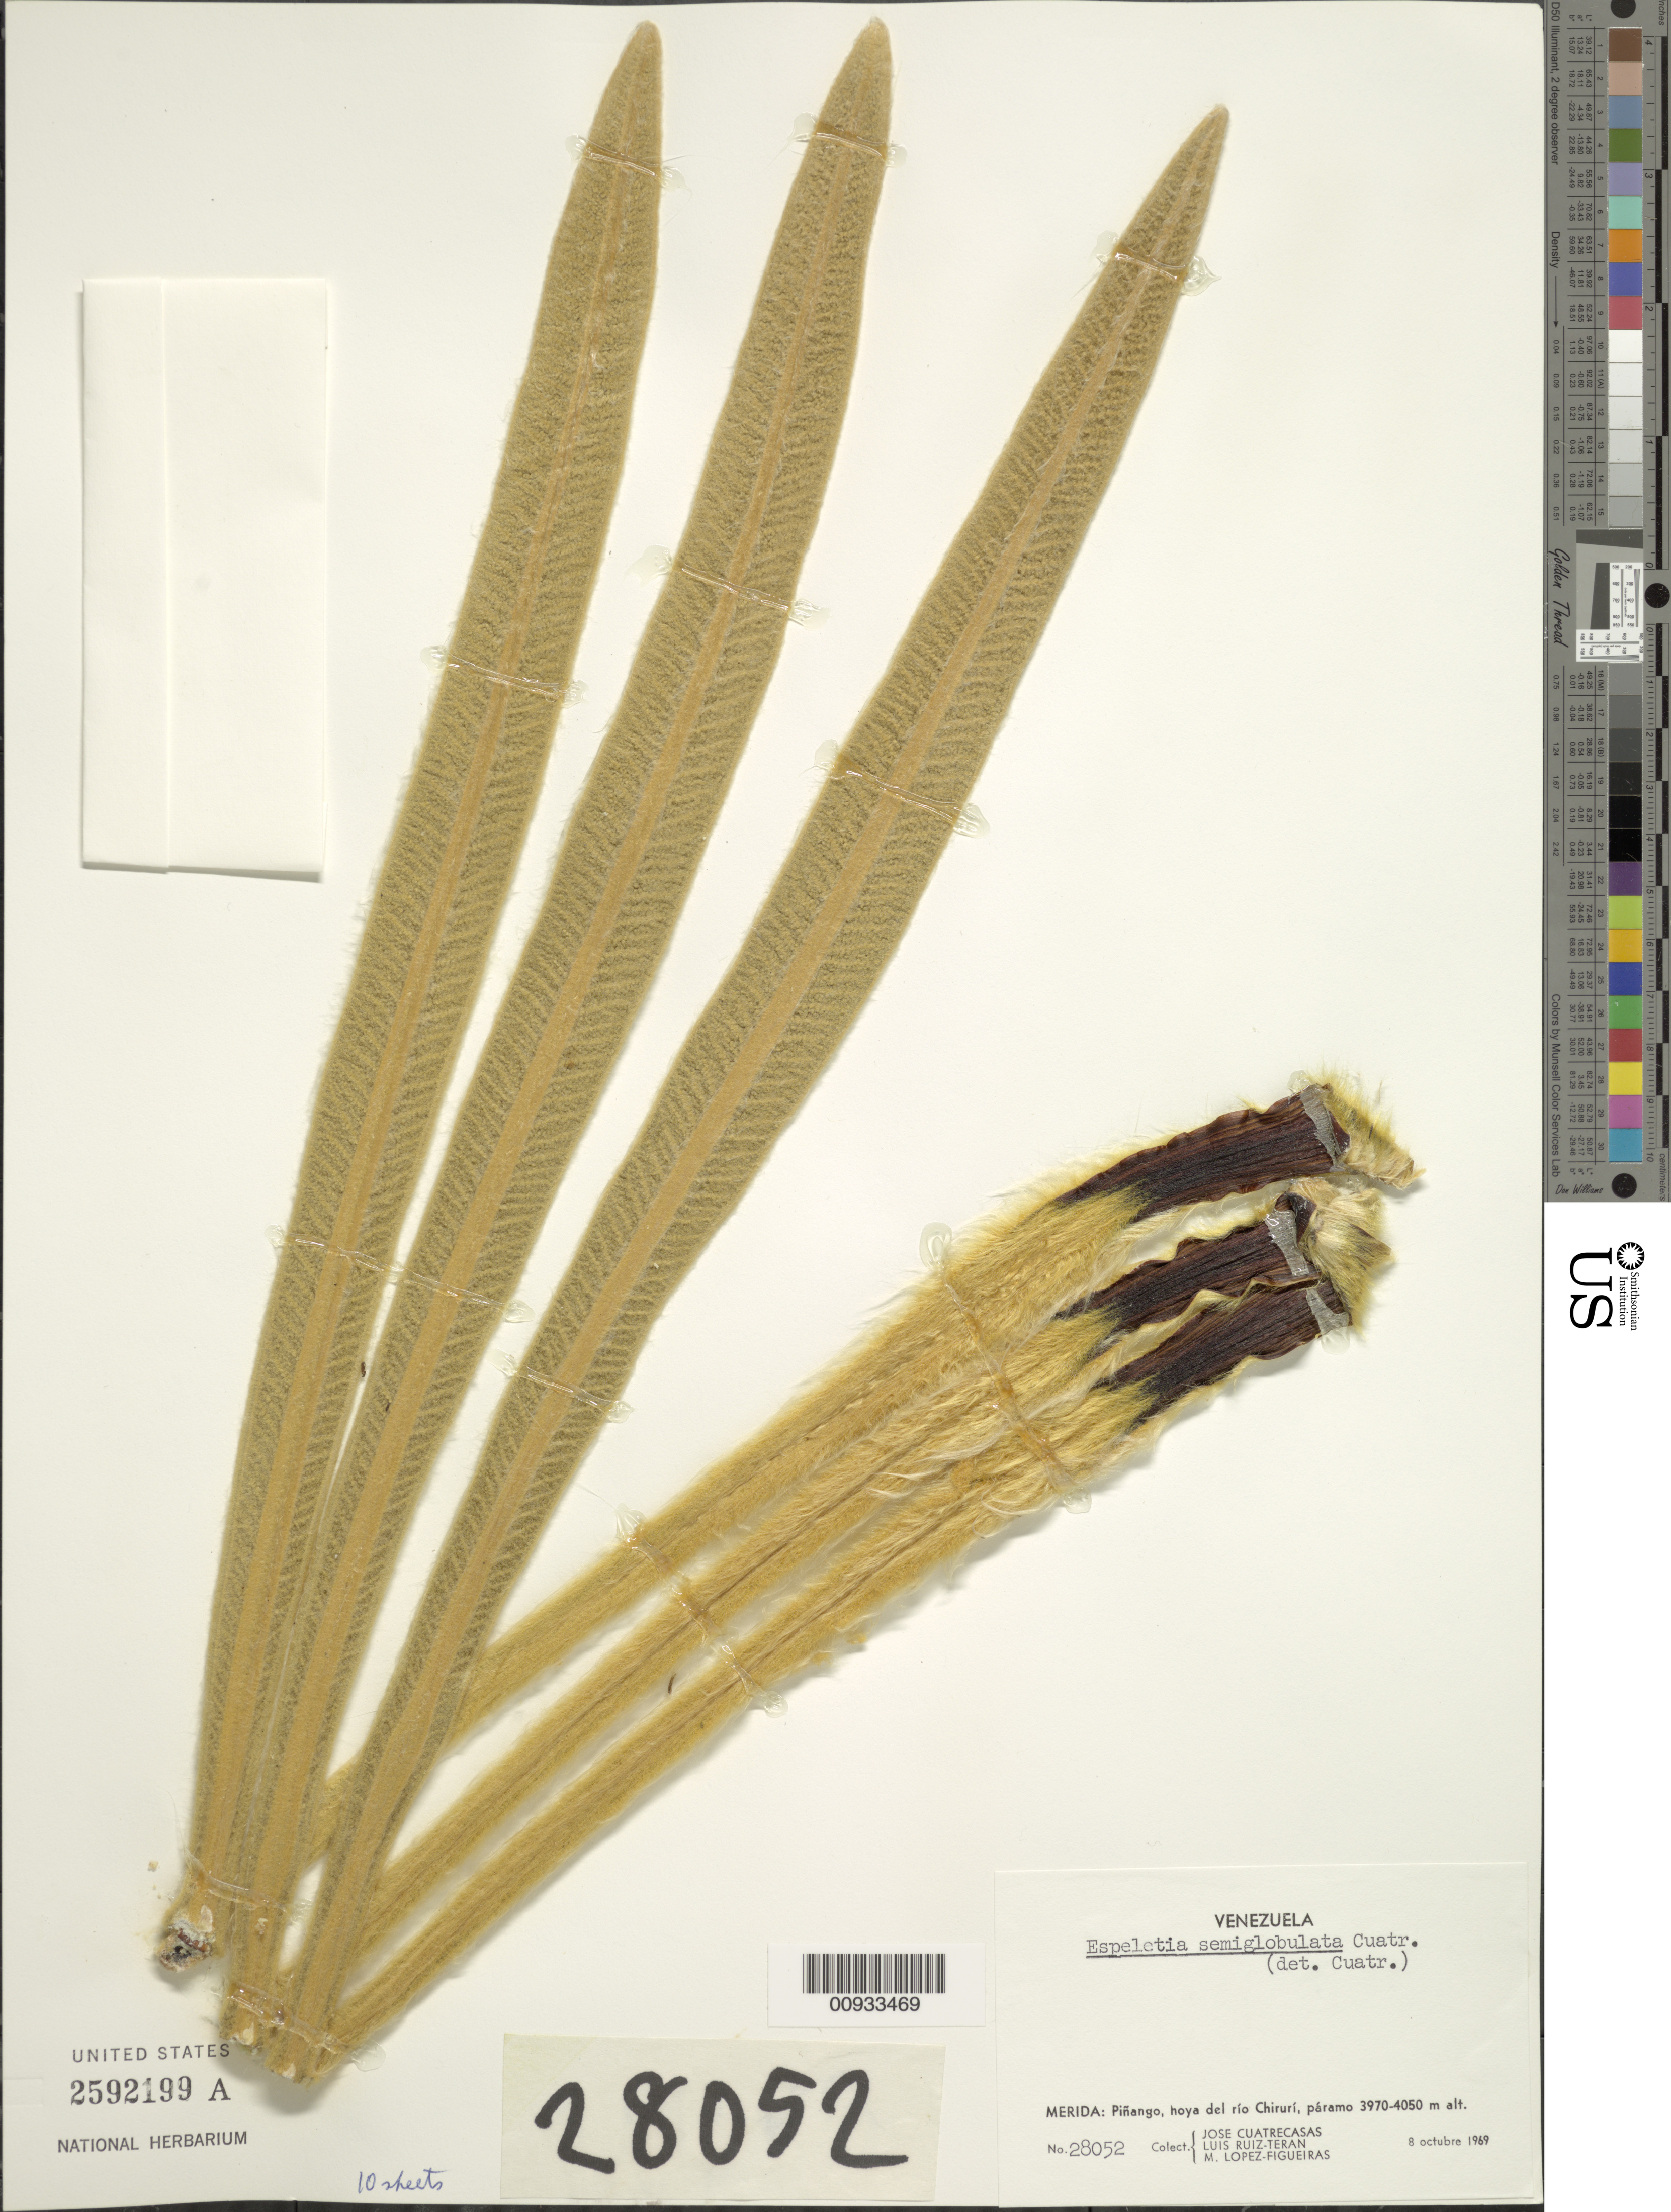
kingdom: Plantae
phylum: Tracheophyta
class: Magnoliopsida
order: Asterales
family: Asteraceae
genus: Espeletia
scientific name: Espeletia semiglobulata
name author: Cuatrec.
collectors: J. Cuatrecasas, L. Teran & M. López Figueiras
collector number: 28052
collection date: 1969-10-08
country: Venezuela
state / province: Mérida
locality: Pinango, hoya del rio Chiruri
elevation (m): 3970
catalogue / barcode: US 2592199A